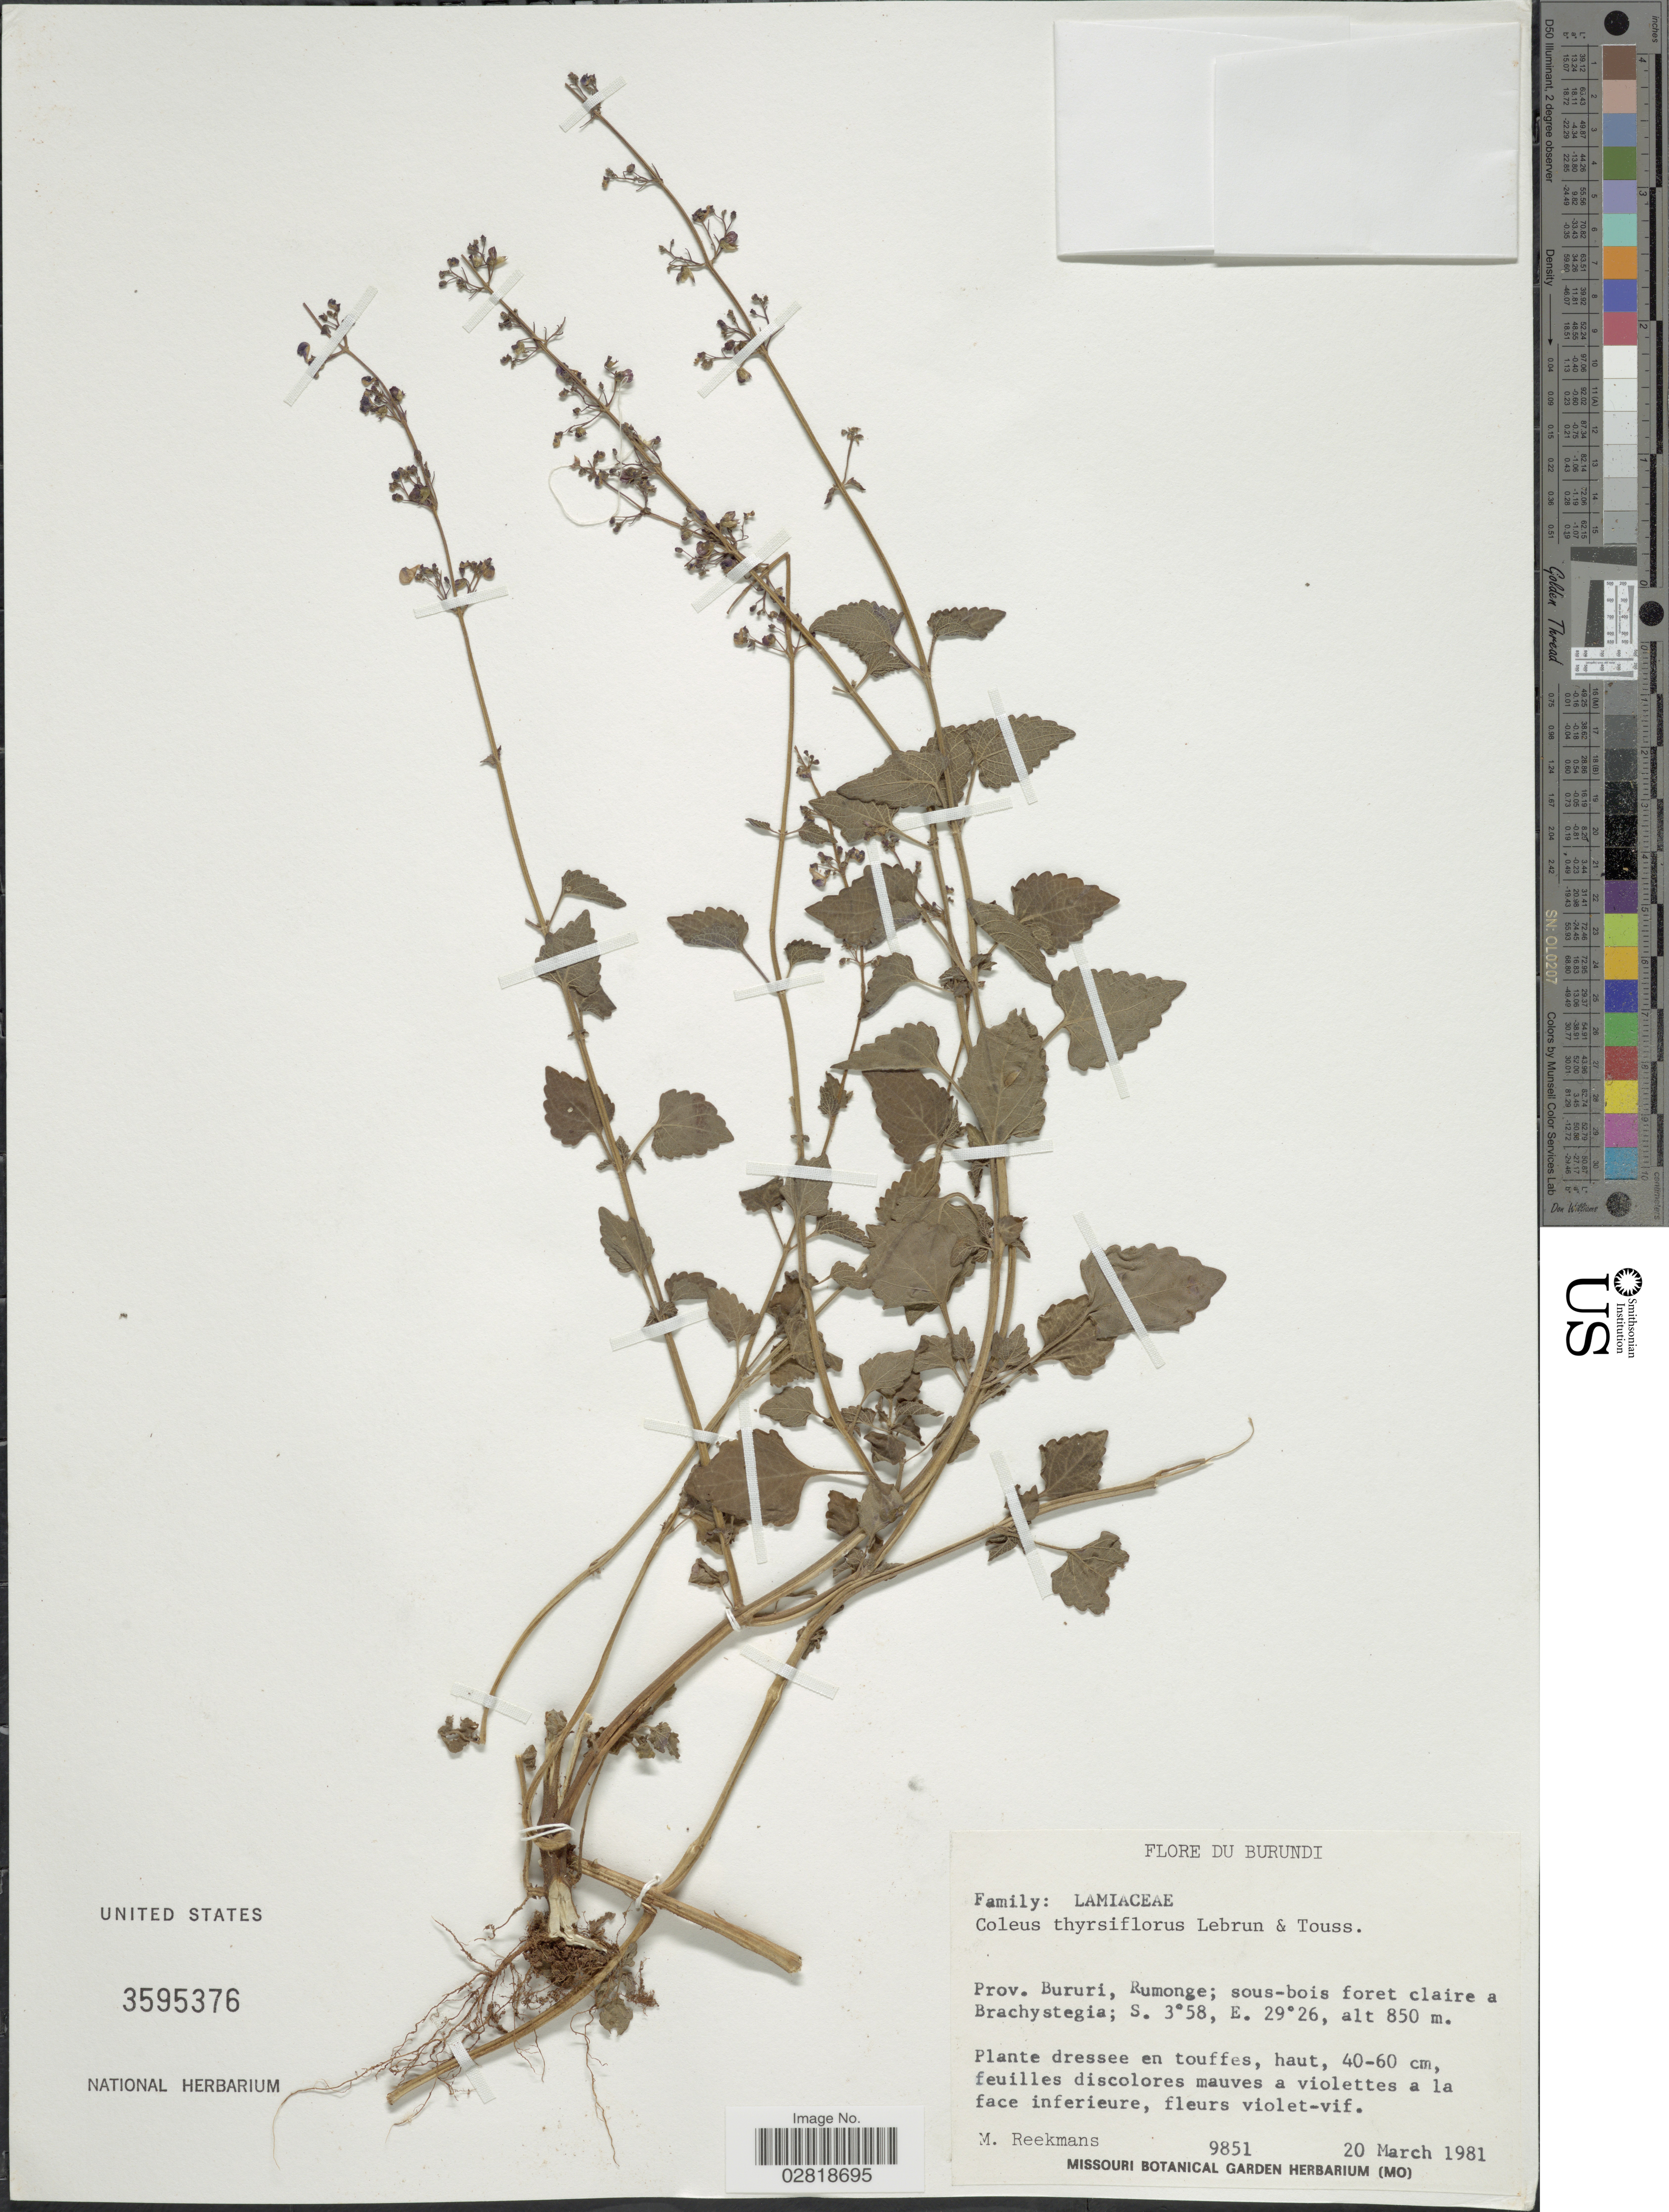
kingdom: Plantae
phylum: Tracheophyta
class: Magnoliopsida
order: Lamiales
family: Lamiaceae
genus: Plectranthus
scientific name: Plectranthus thyrsiflorus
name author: (Lebrun & Toussaint) ined.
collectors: M. Reekmans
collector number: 9851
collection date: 1981-03-20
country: Burundi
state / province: Bururi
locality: Prov. Bururi, Rumonge.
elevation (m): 850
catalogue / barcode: US 3595376